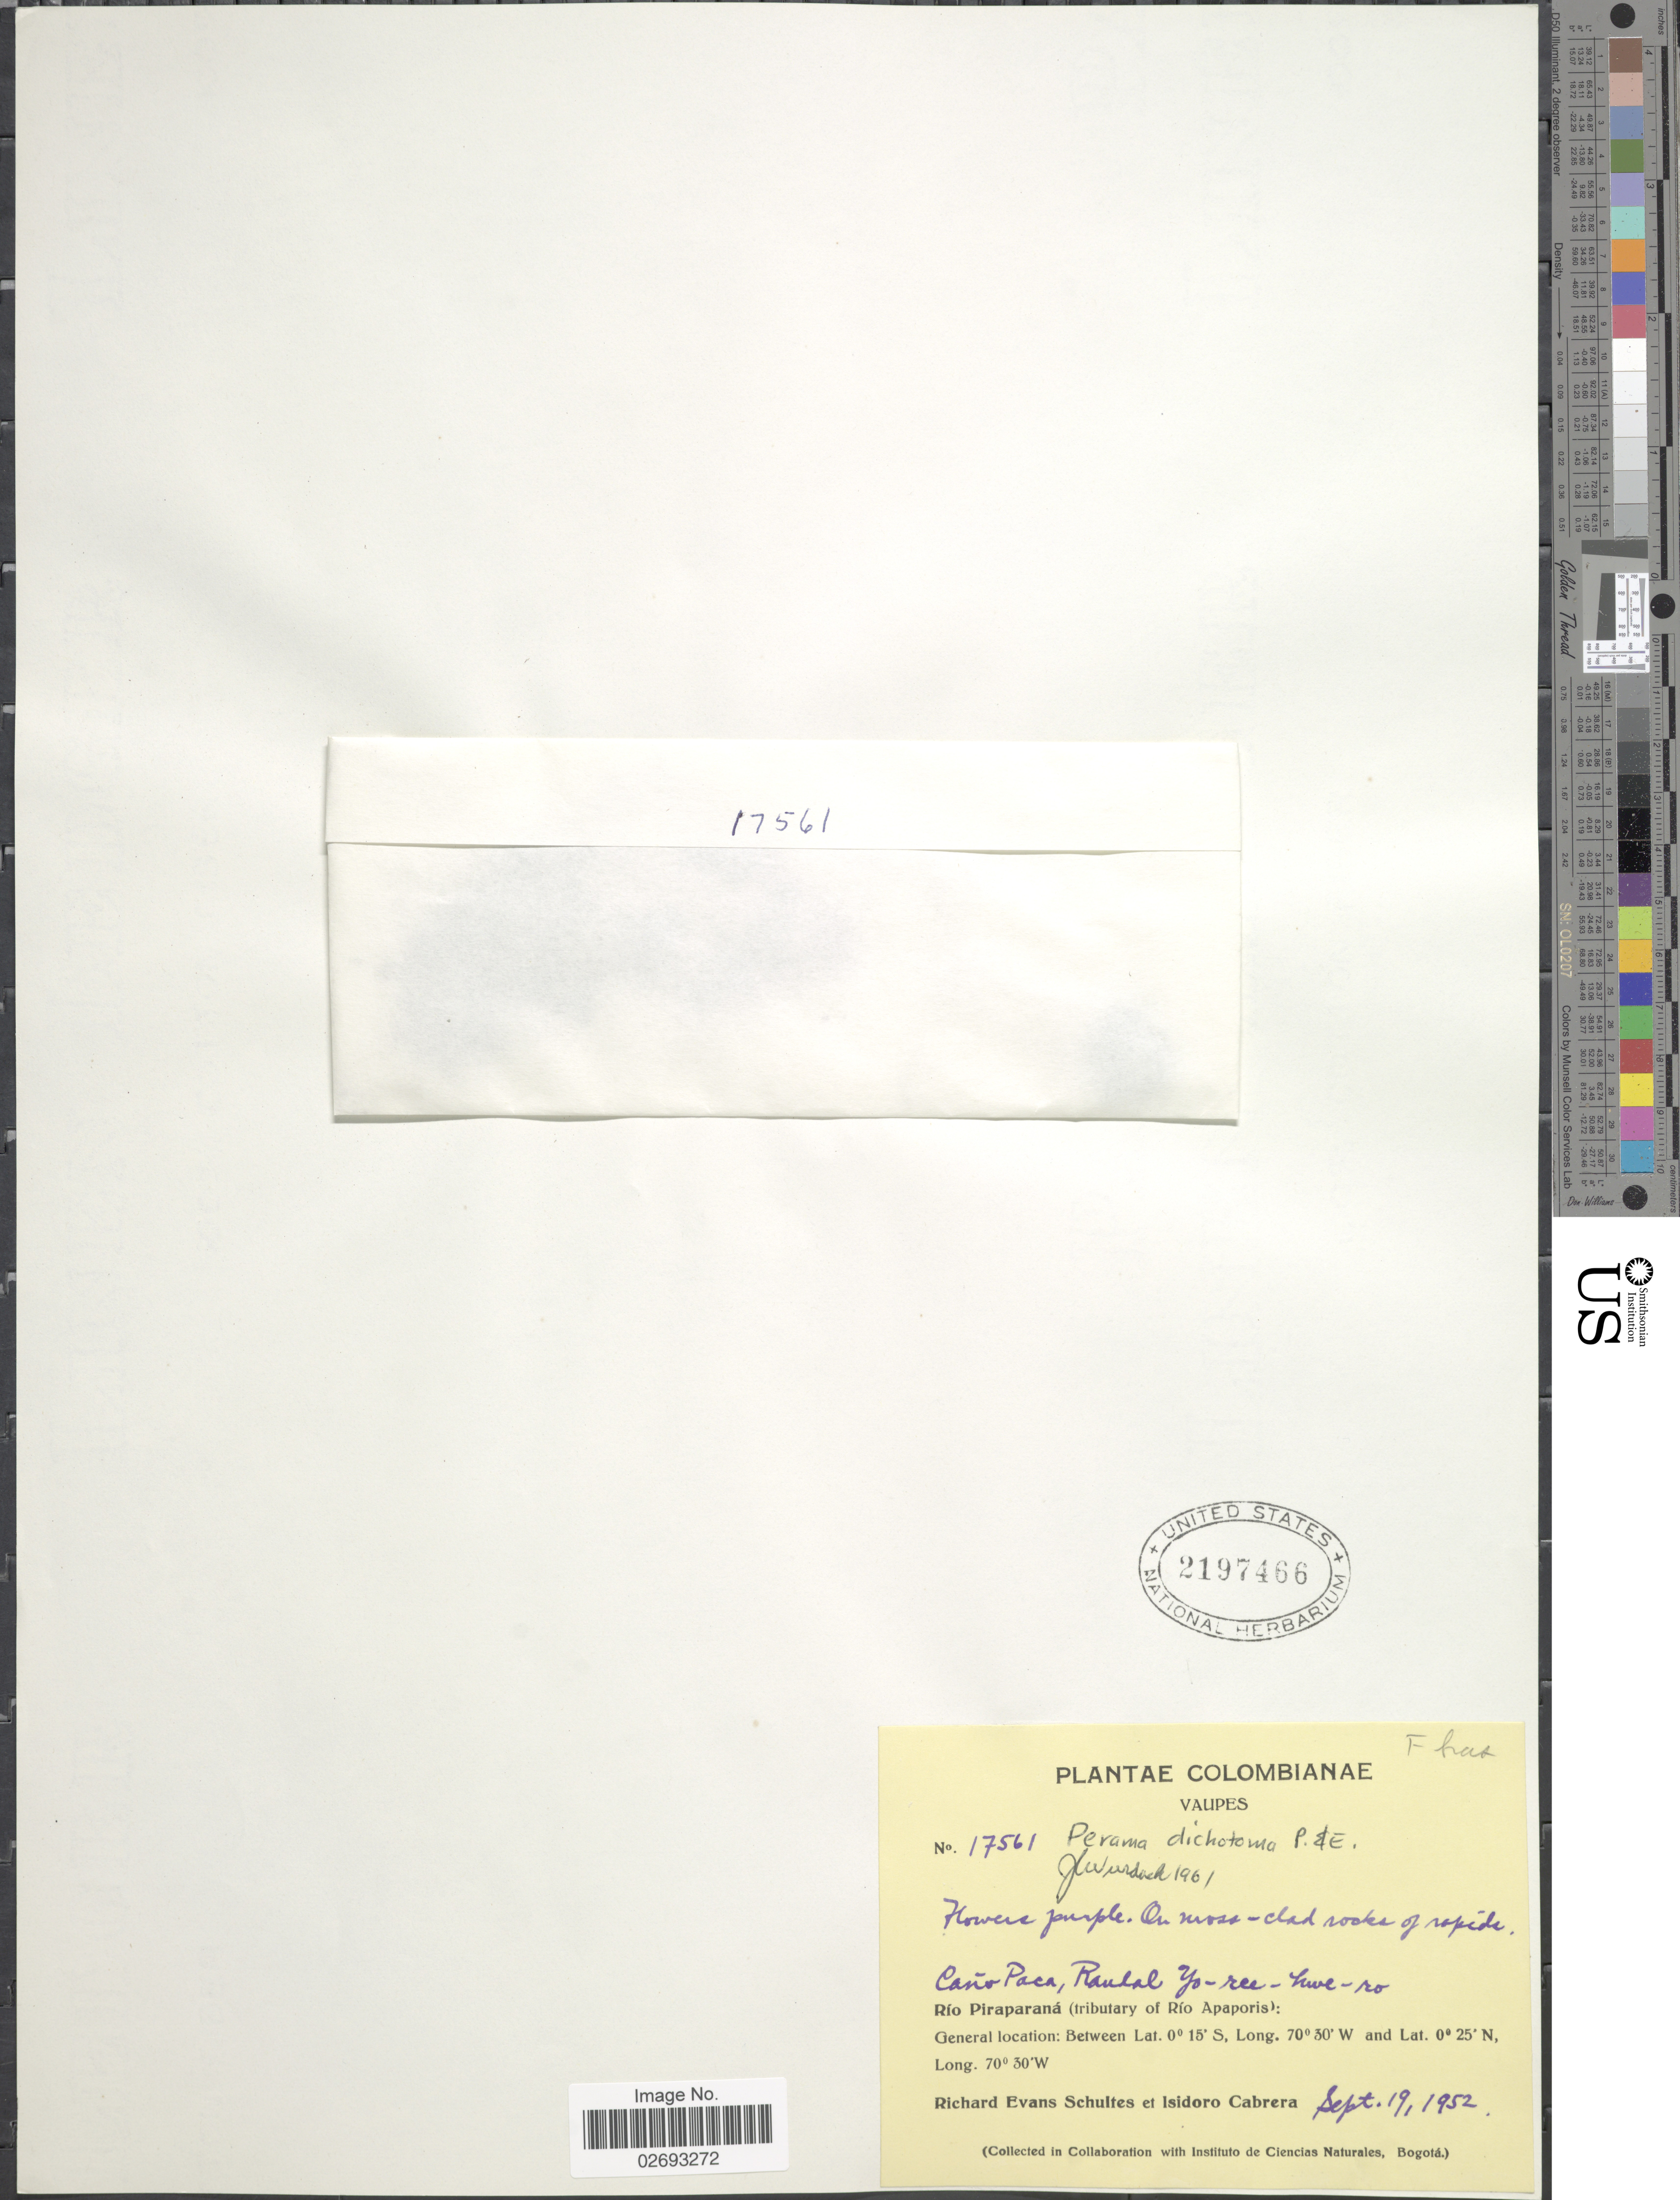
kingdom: Plantae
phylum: Tracheophyta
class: Magnoliopsida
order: Gentianales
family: Rubiaceae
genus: Perama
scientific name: Perama dichotoma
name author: Poepp.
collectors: R. E. Schultes & I. Cabrera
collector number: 17561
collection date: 1952-09-19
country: Colombia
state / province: Vaupés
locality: Cano Poca, Raudal Yo-ree-hwe-ro. Rio Piraparana (tributary of Rio Apaporis).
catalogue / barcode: US 2197466